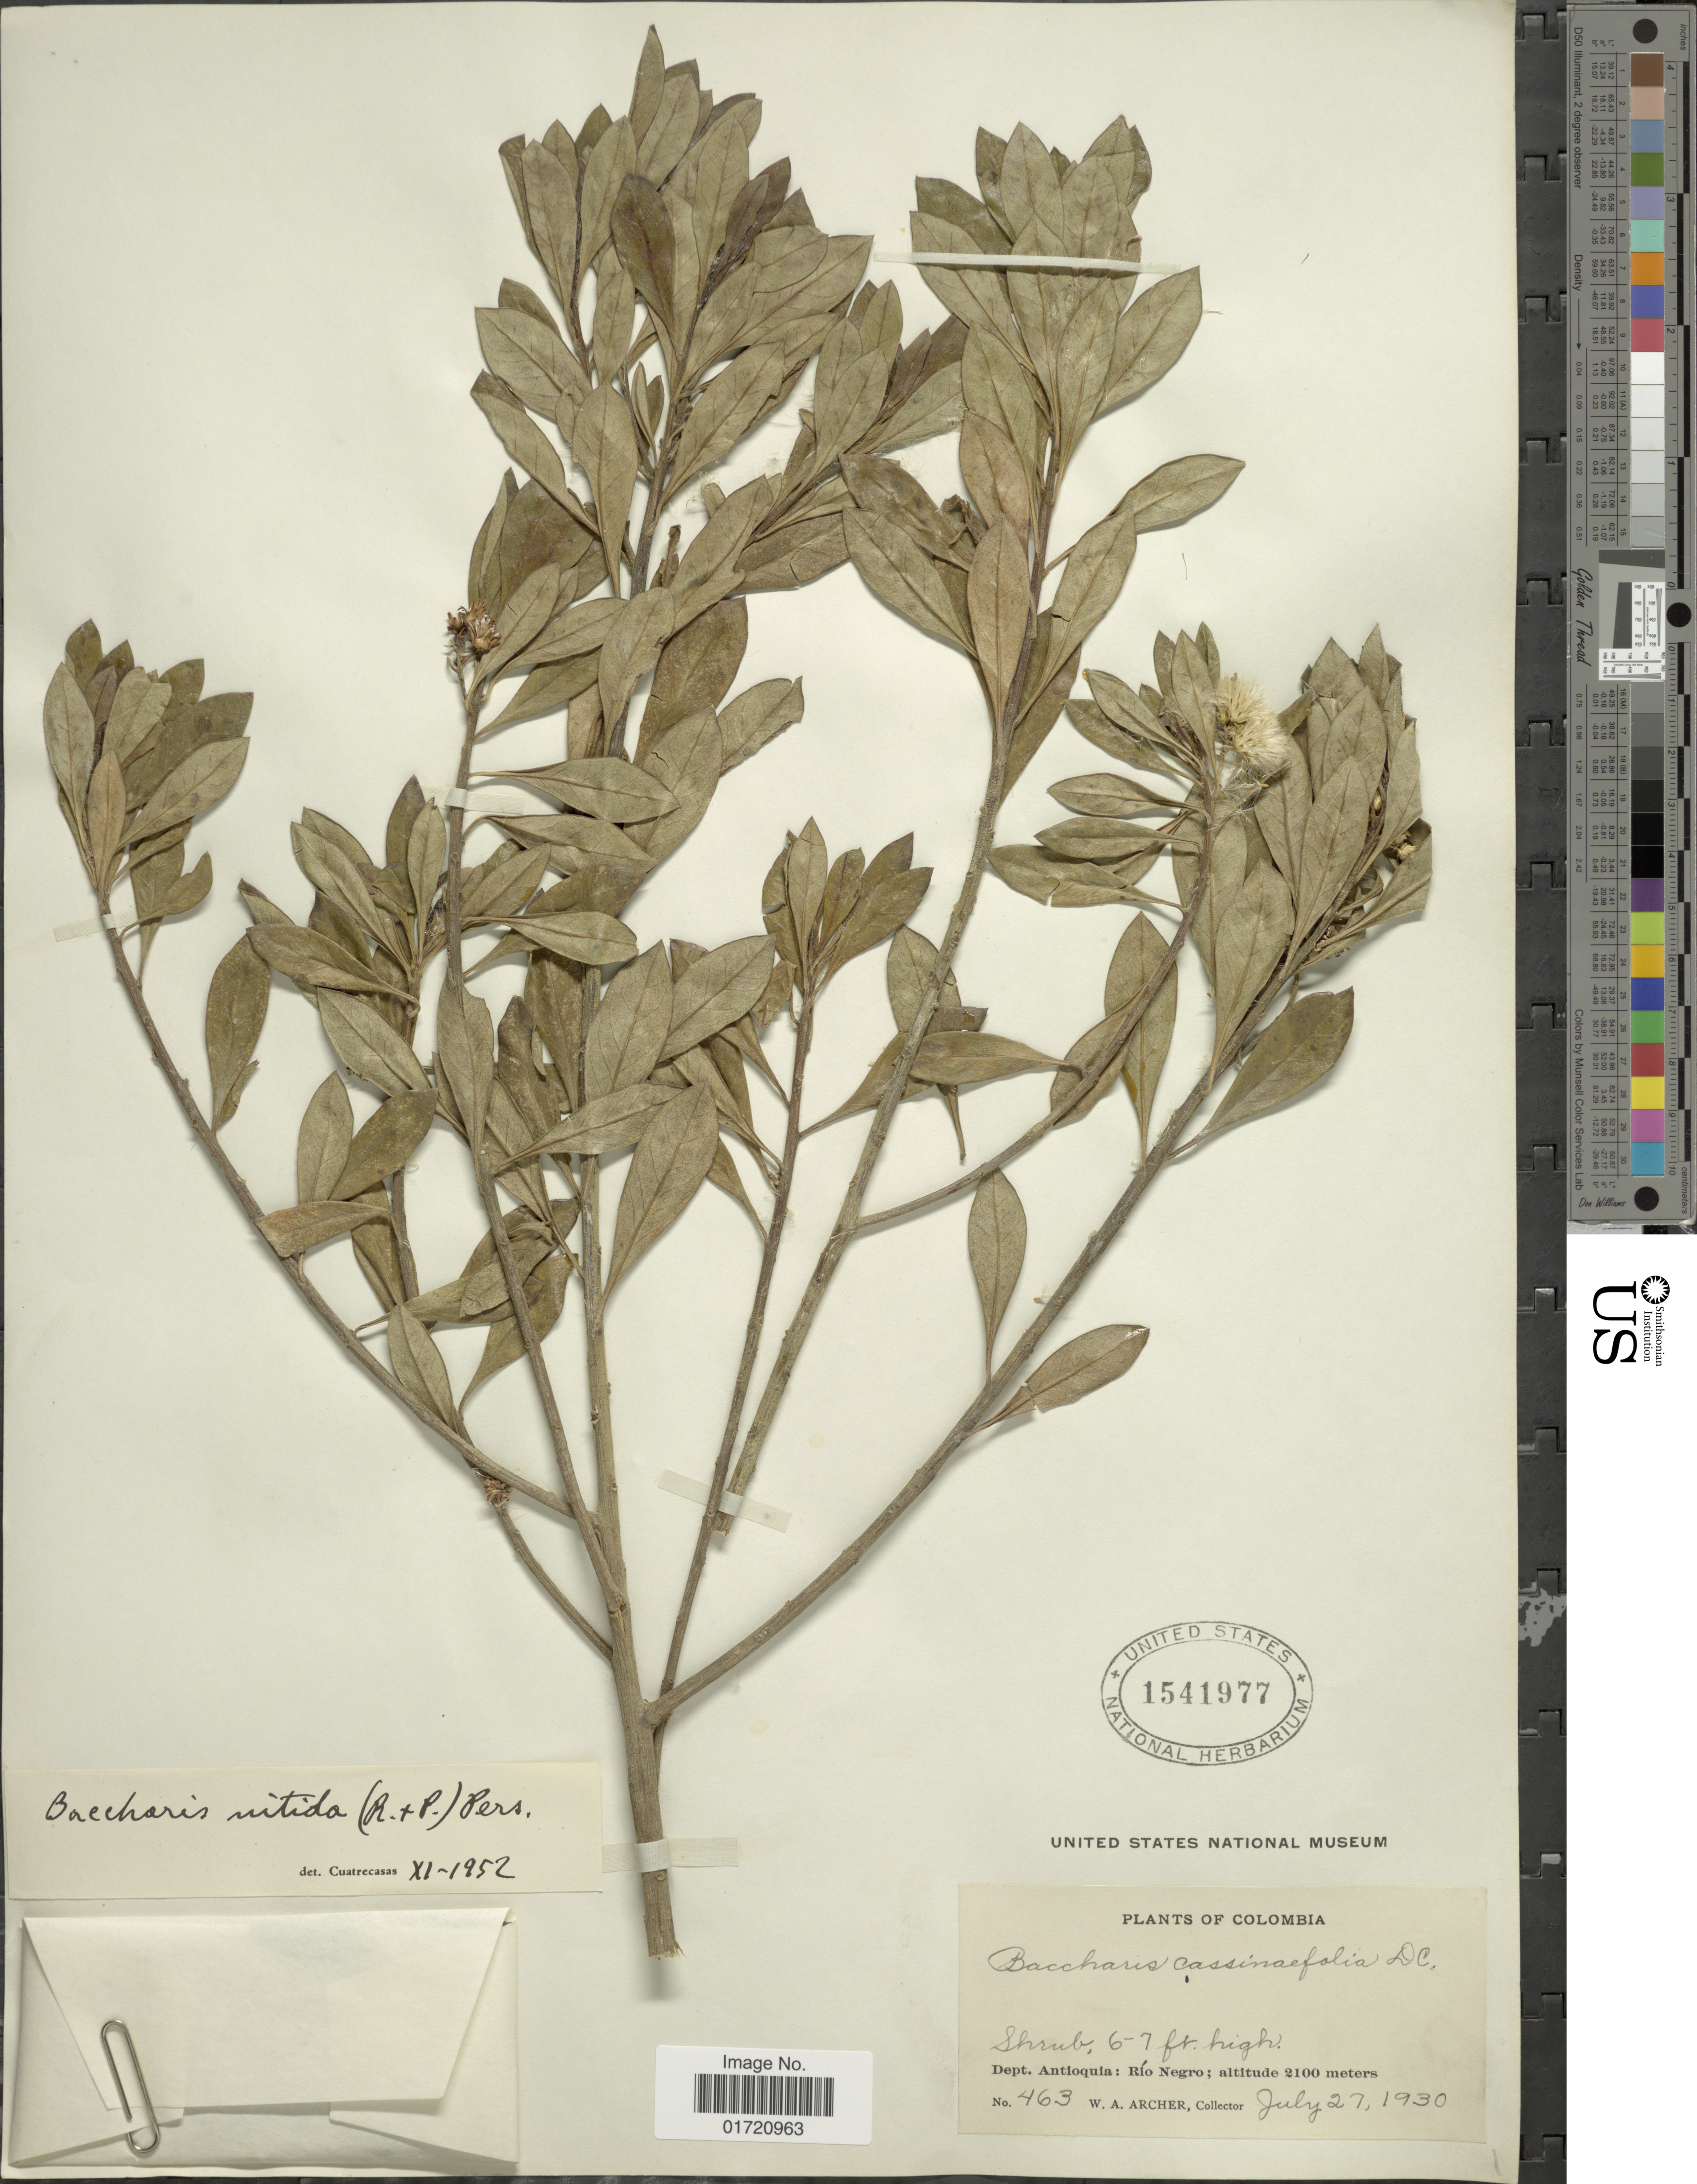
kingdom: Plantae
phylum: Tracheophyta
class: Magnoliopsida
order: Asterales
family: Asteraceae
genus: Baccharis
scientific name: Baccharis nitida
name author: (Ruiz & Pav.) Pers.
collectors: W. A. Archer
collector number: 463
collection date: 1930-07-27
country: Colombia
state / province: Antioquia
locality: Rio Negro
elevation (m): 2100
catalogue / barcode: US 1541977